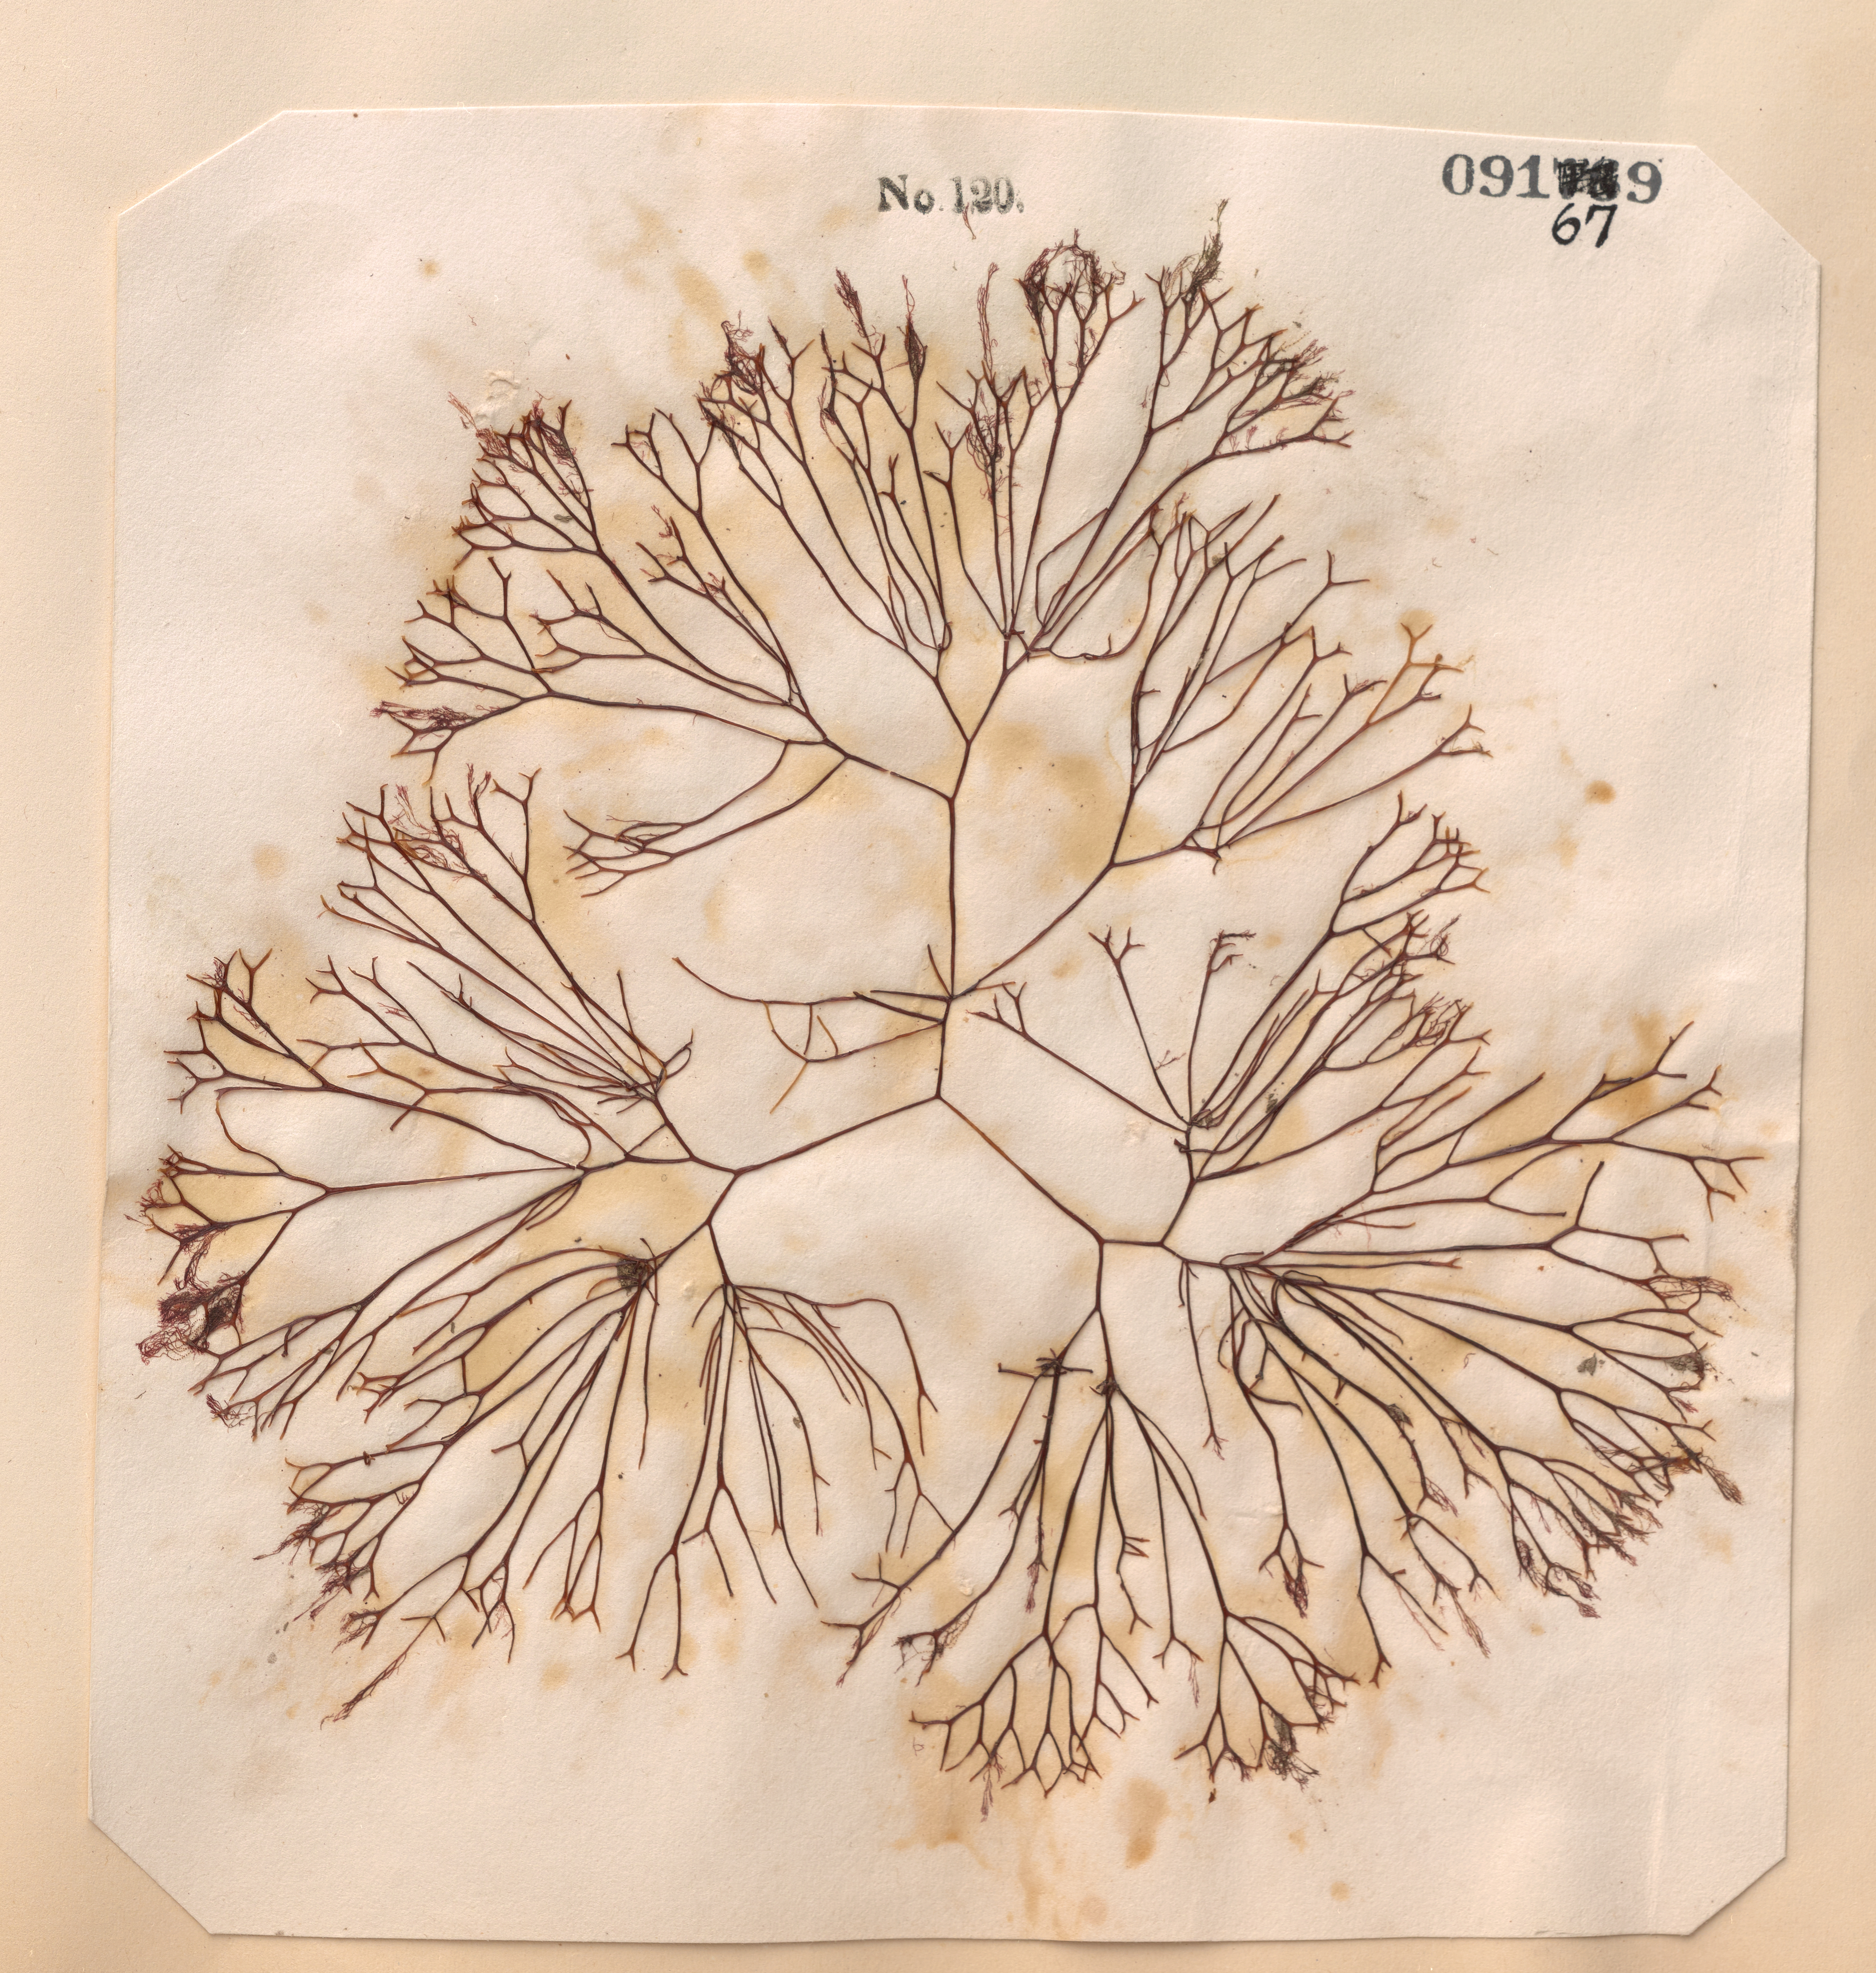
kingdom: Plantae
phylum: Rhodophyta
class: Florideophyceae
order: Ahnfeltiales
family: Ahnfeltiaceae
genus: Ahnfeltia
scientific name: Ahnfeltia plicata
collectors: C. Durant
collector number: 120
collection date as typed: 1850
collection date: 1850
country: United States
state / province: New York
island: Staten Island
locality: Hurlgate, Red Hook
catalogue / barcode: US 91679